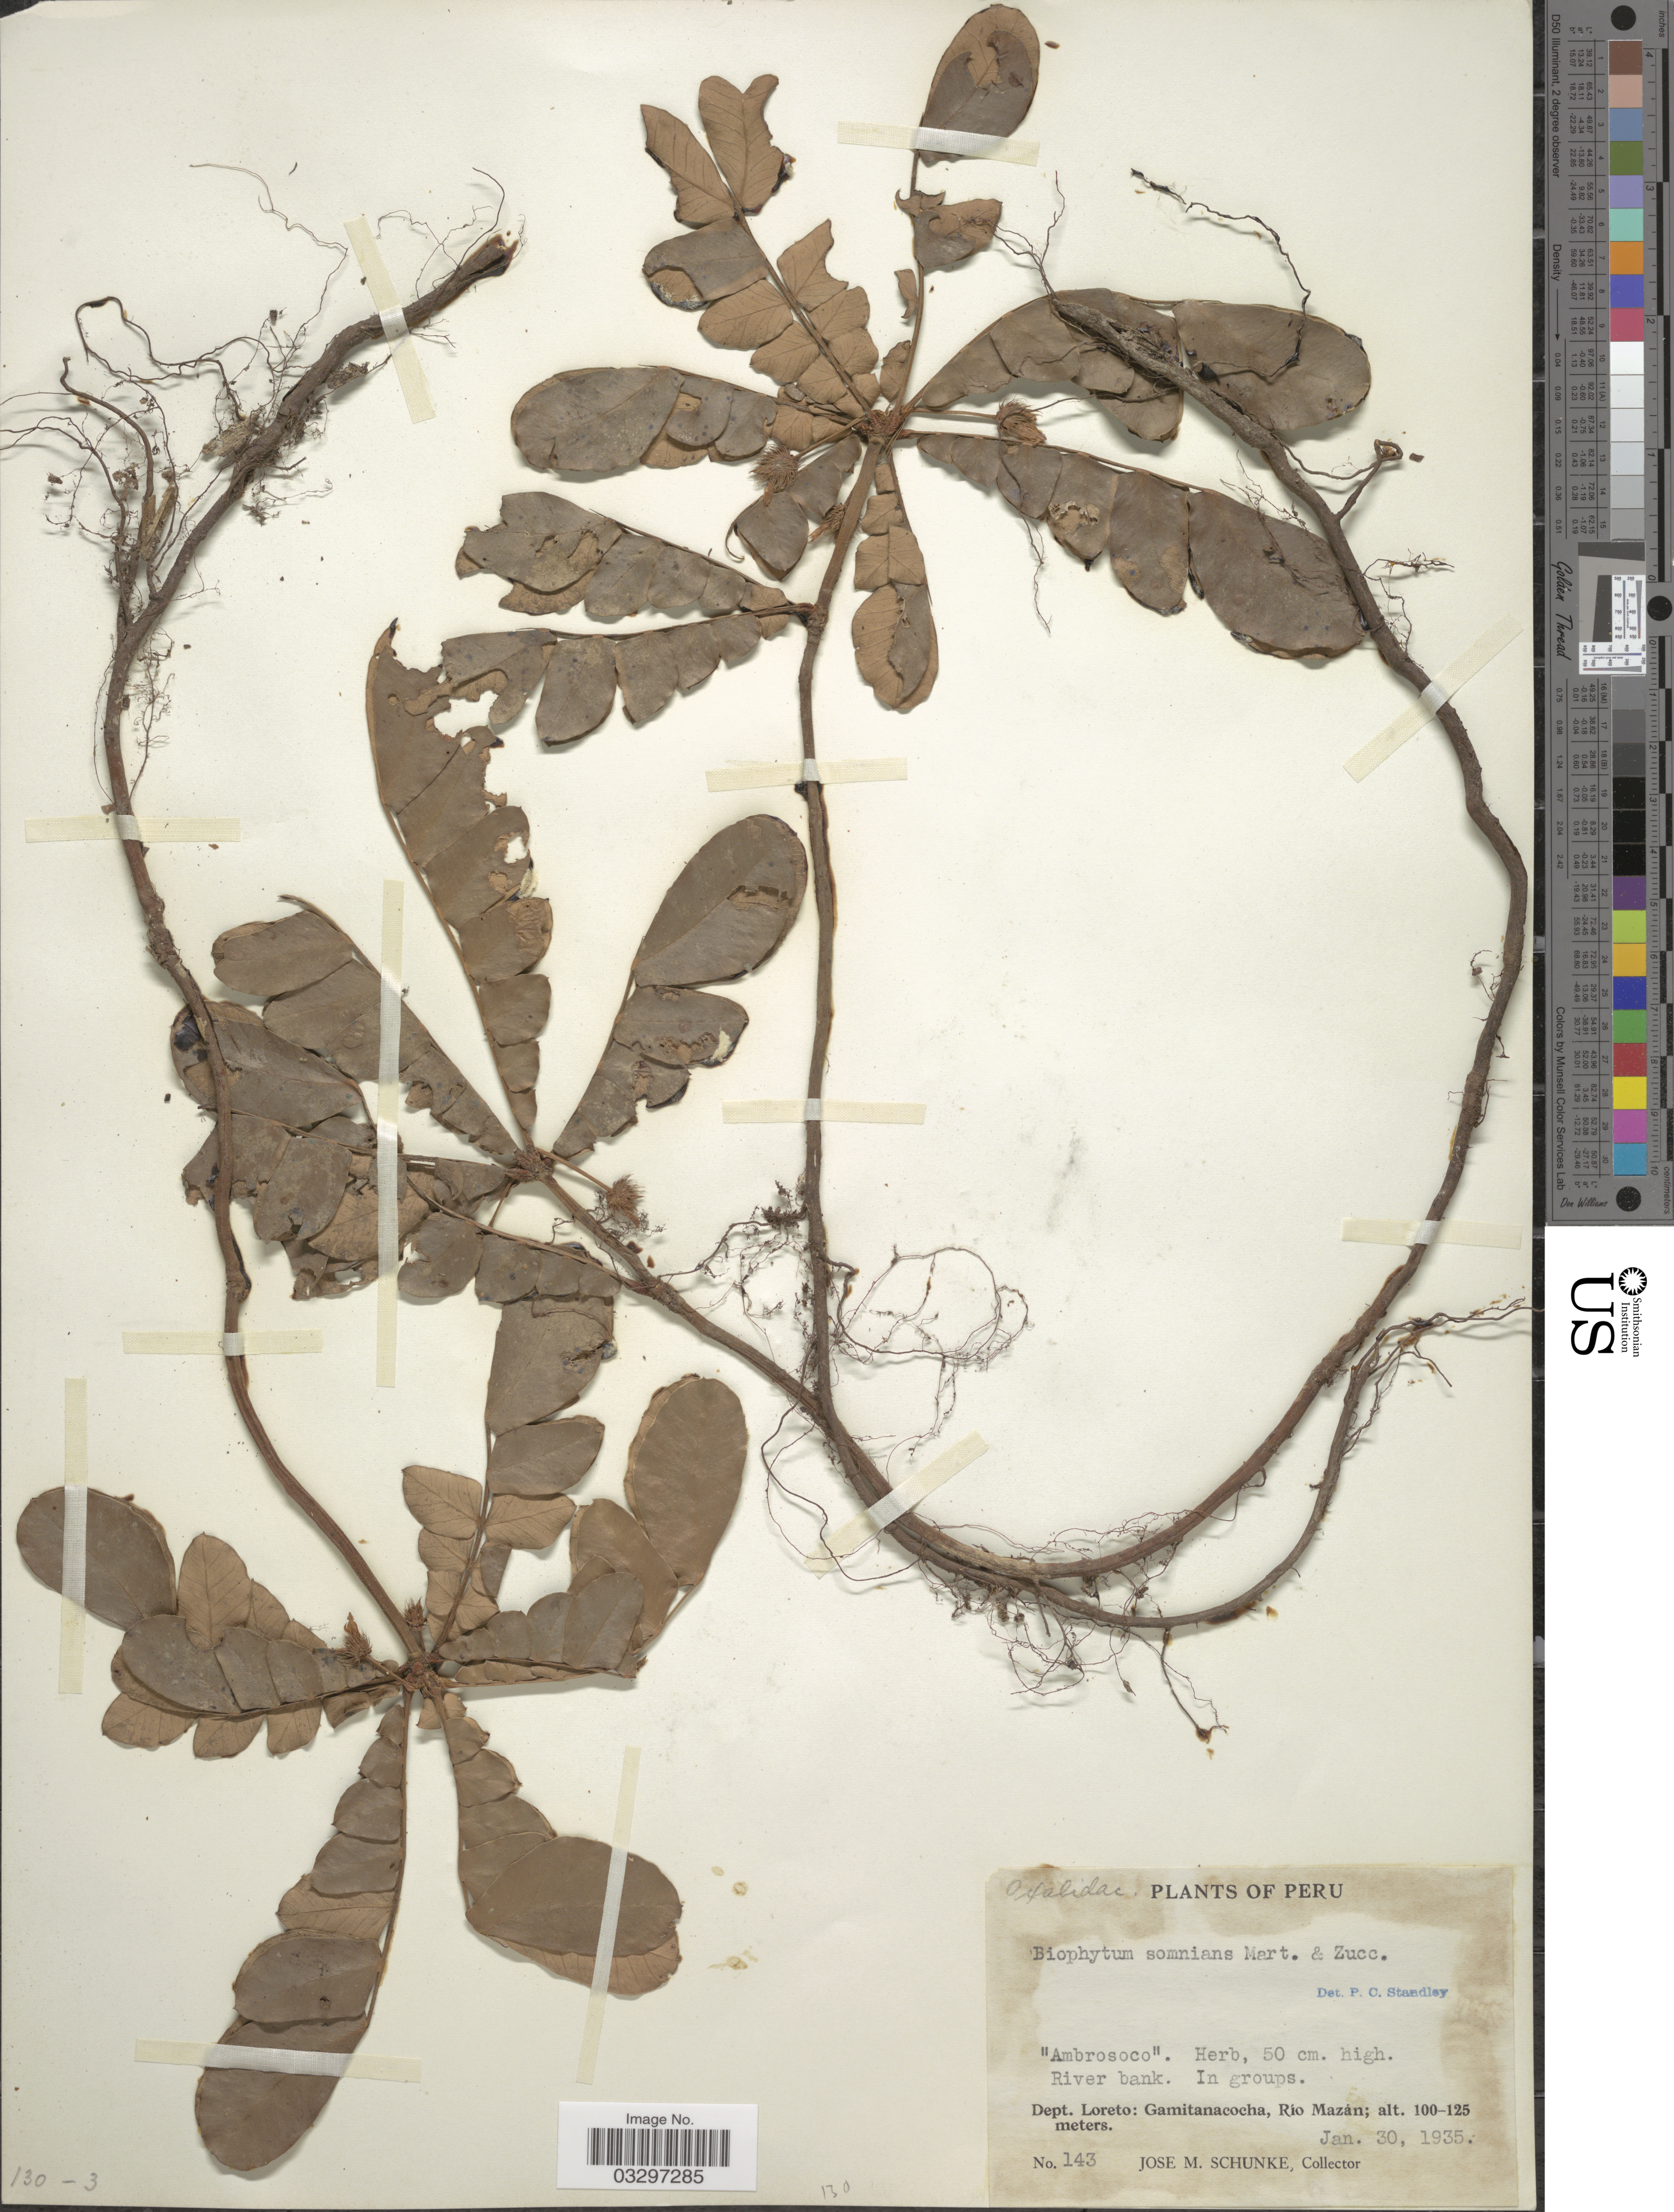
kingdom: Plantae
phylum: Tracheophyta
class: Magnoliopsida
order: Oxalidales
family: Oxalidaceae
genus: Biophytum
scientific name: Biophytum somnians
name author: (Mart. ex Zucc.) G. Don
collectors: J. M. Schunke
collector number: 143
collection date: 1935-01-30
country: Peru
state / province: Loreto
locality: River bank. Dept. Loreto: Gamitanacocha, Río Mazán.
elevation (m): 100